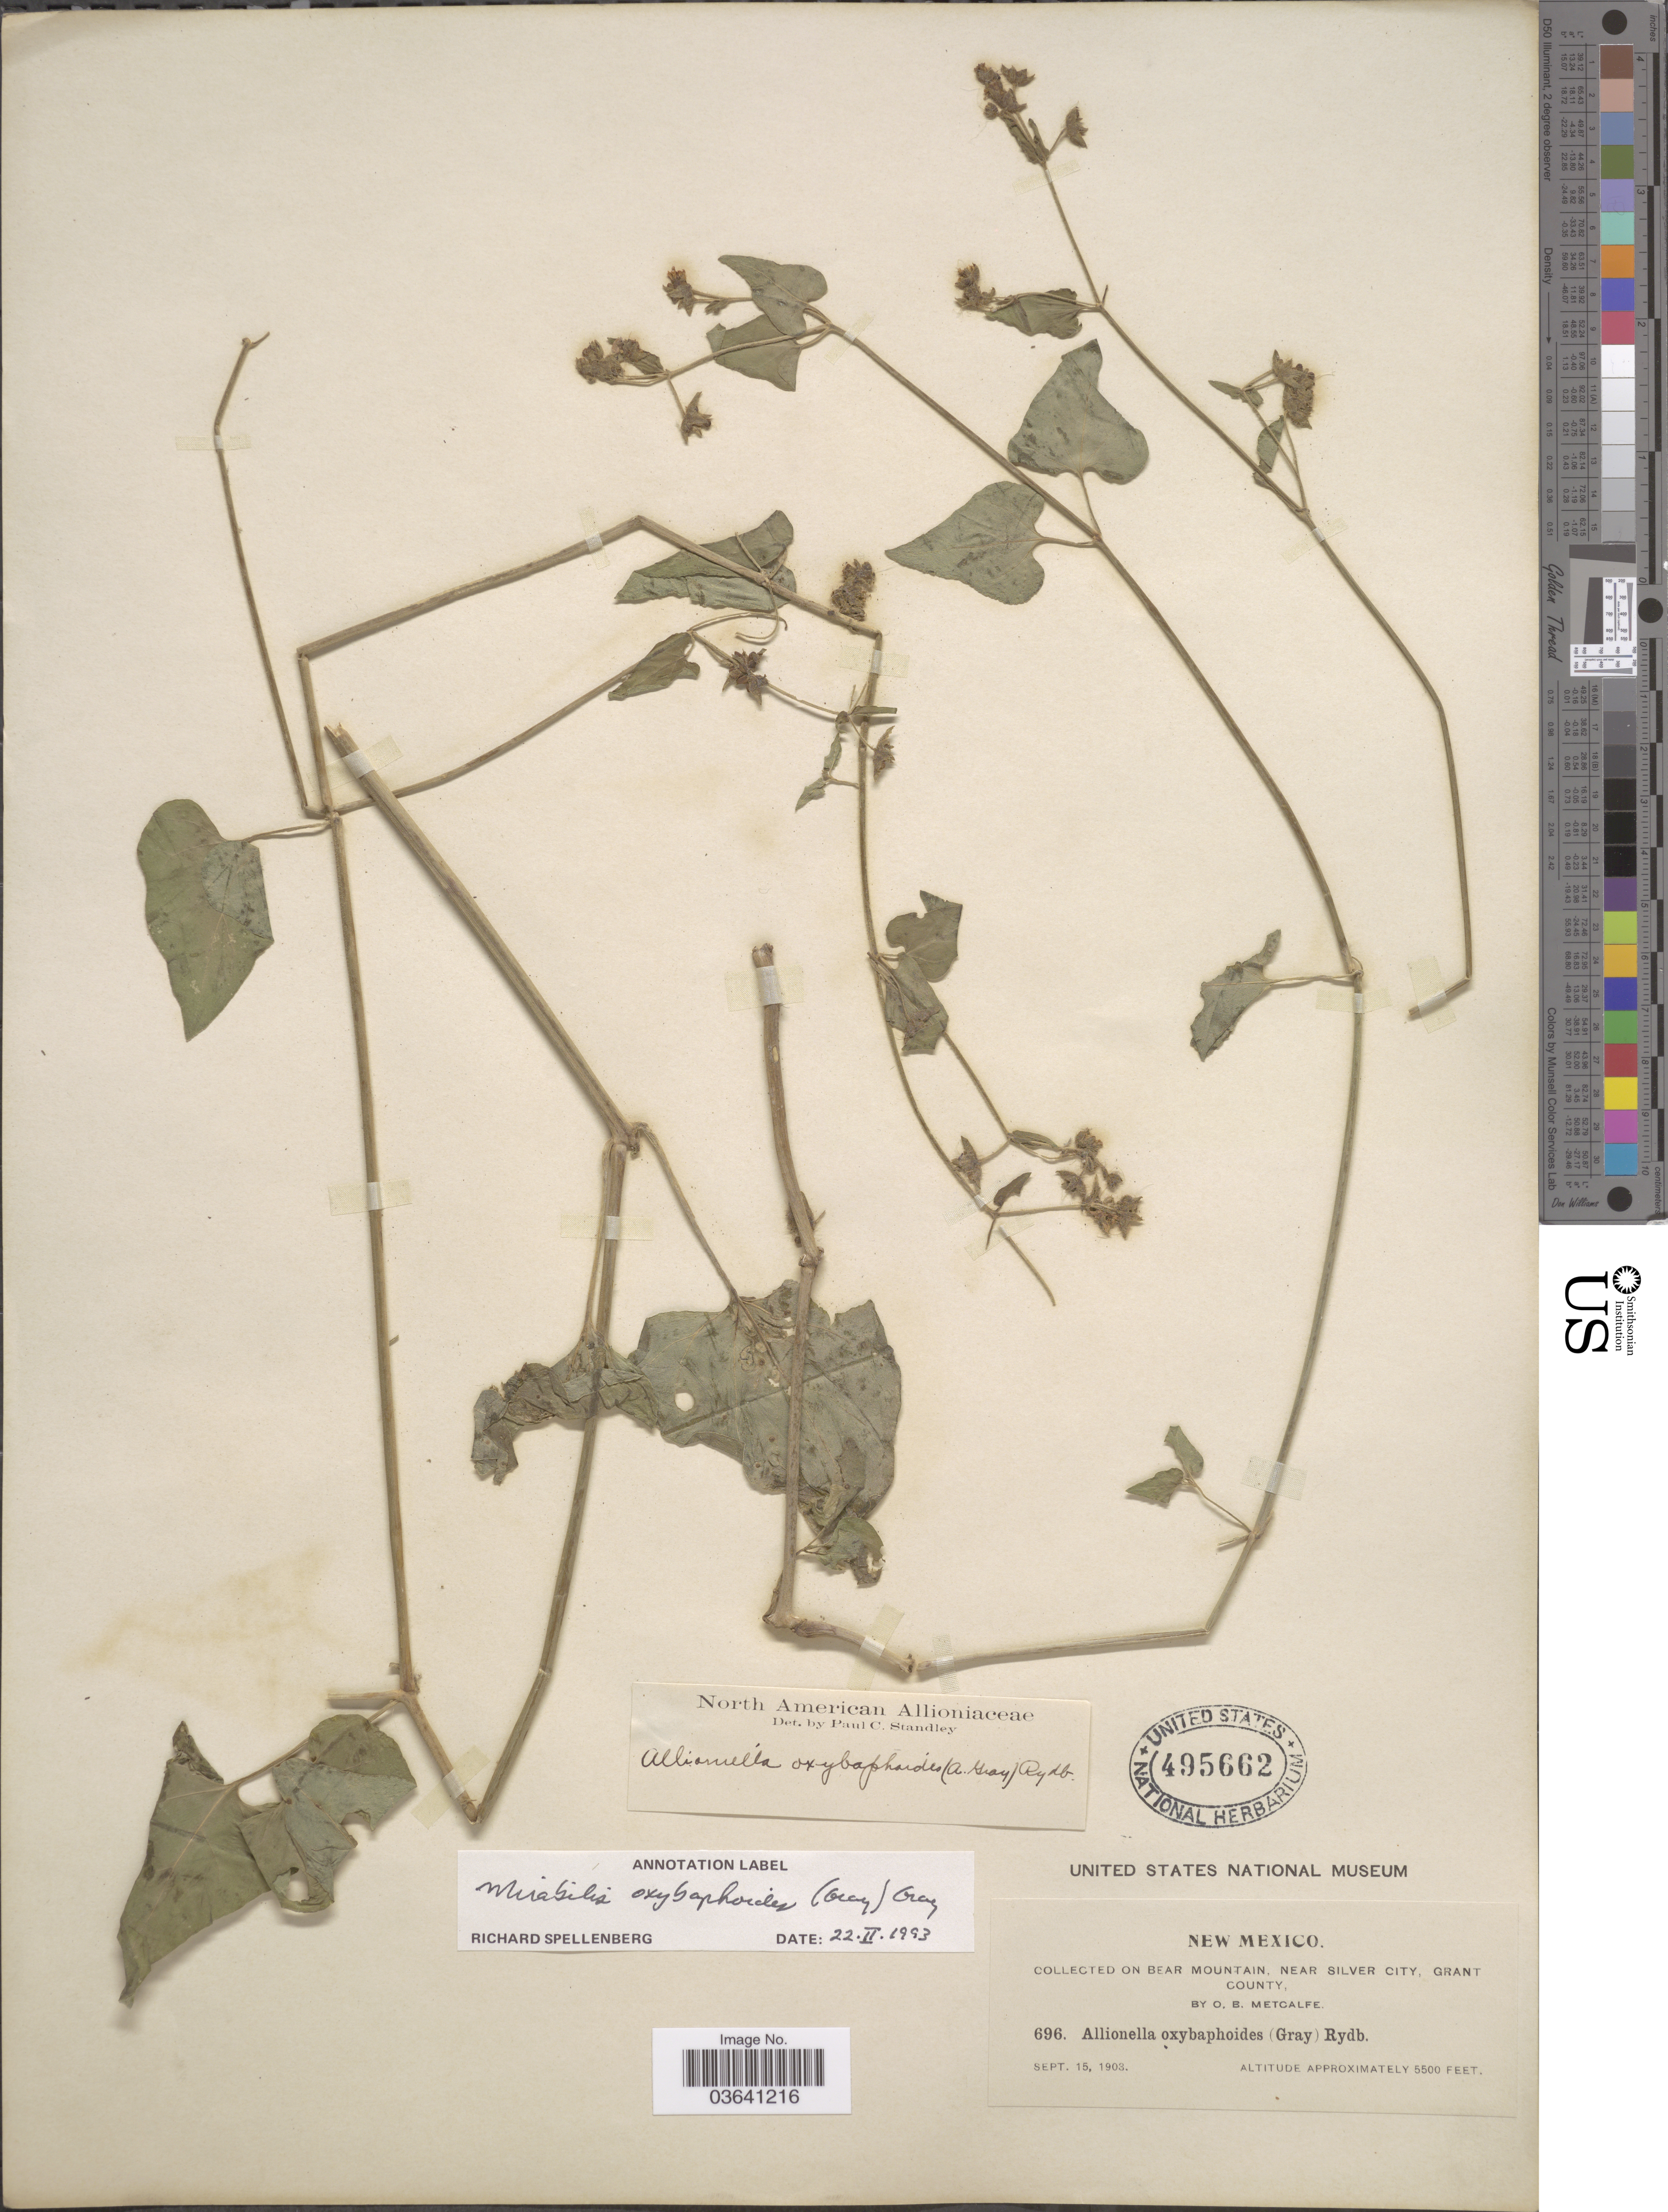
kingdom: Plantae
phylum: Tracheophyta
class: Magnoliopsida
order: Caryophyllales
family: Nyctaginaceae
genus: Mirabilis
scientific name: Mirabilis oxybaphoides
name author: (A. Gray) A. Gray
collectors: O. B. Metcalfe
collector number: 696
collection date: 1903-09-15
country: United States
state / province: New Mexico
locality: On Bear Mountain, near Silver City, Grant County.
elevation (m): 1676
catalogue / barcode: US 495662